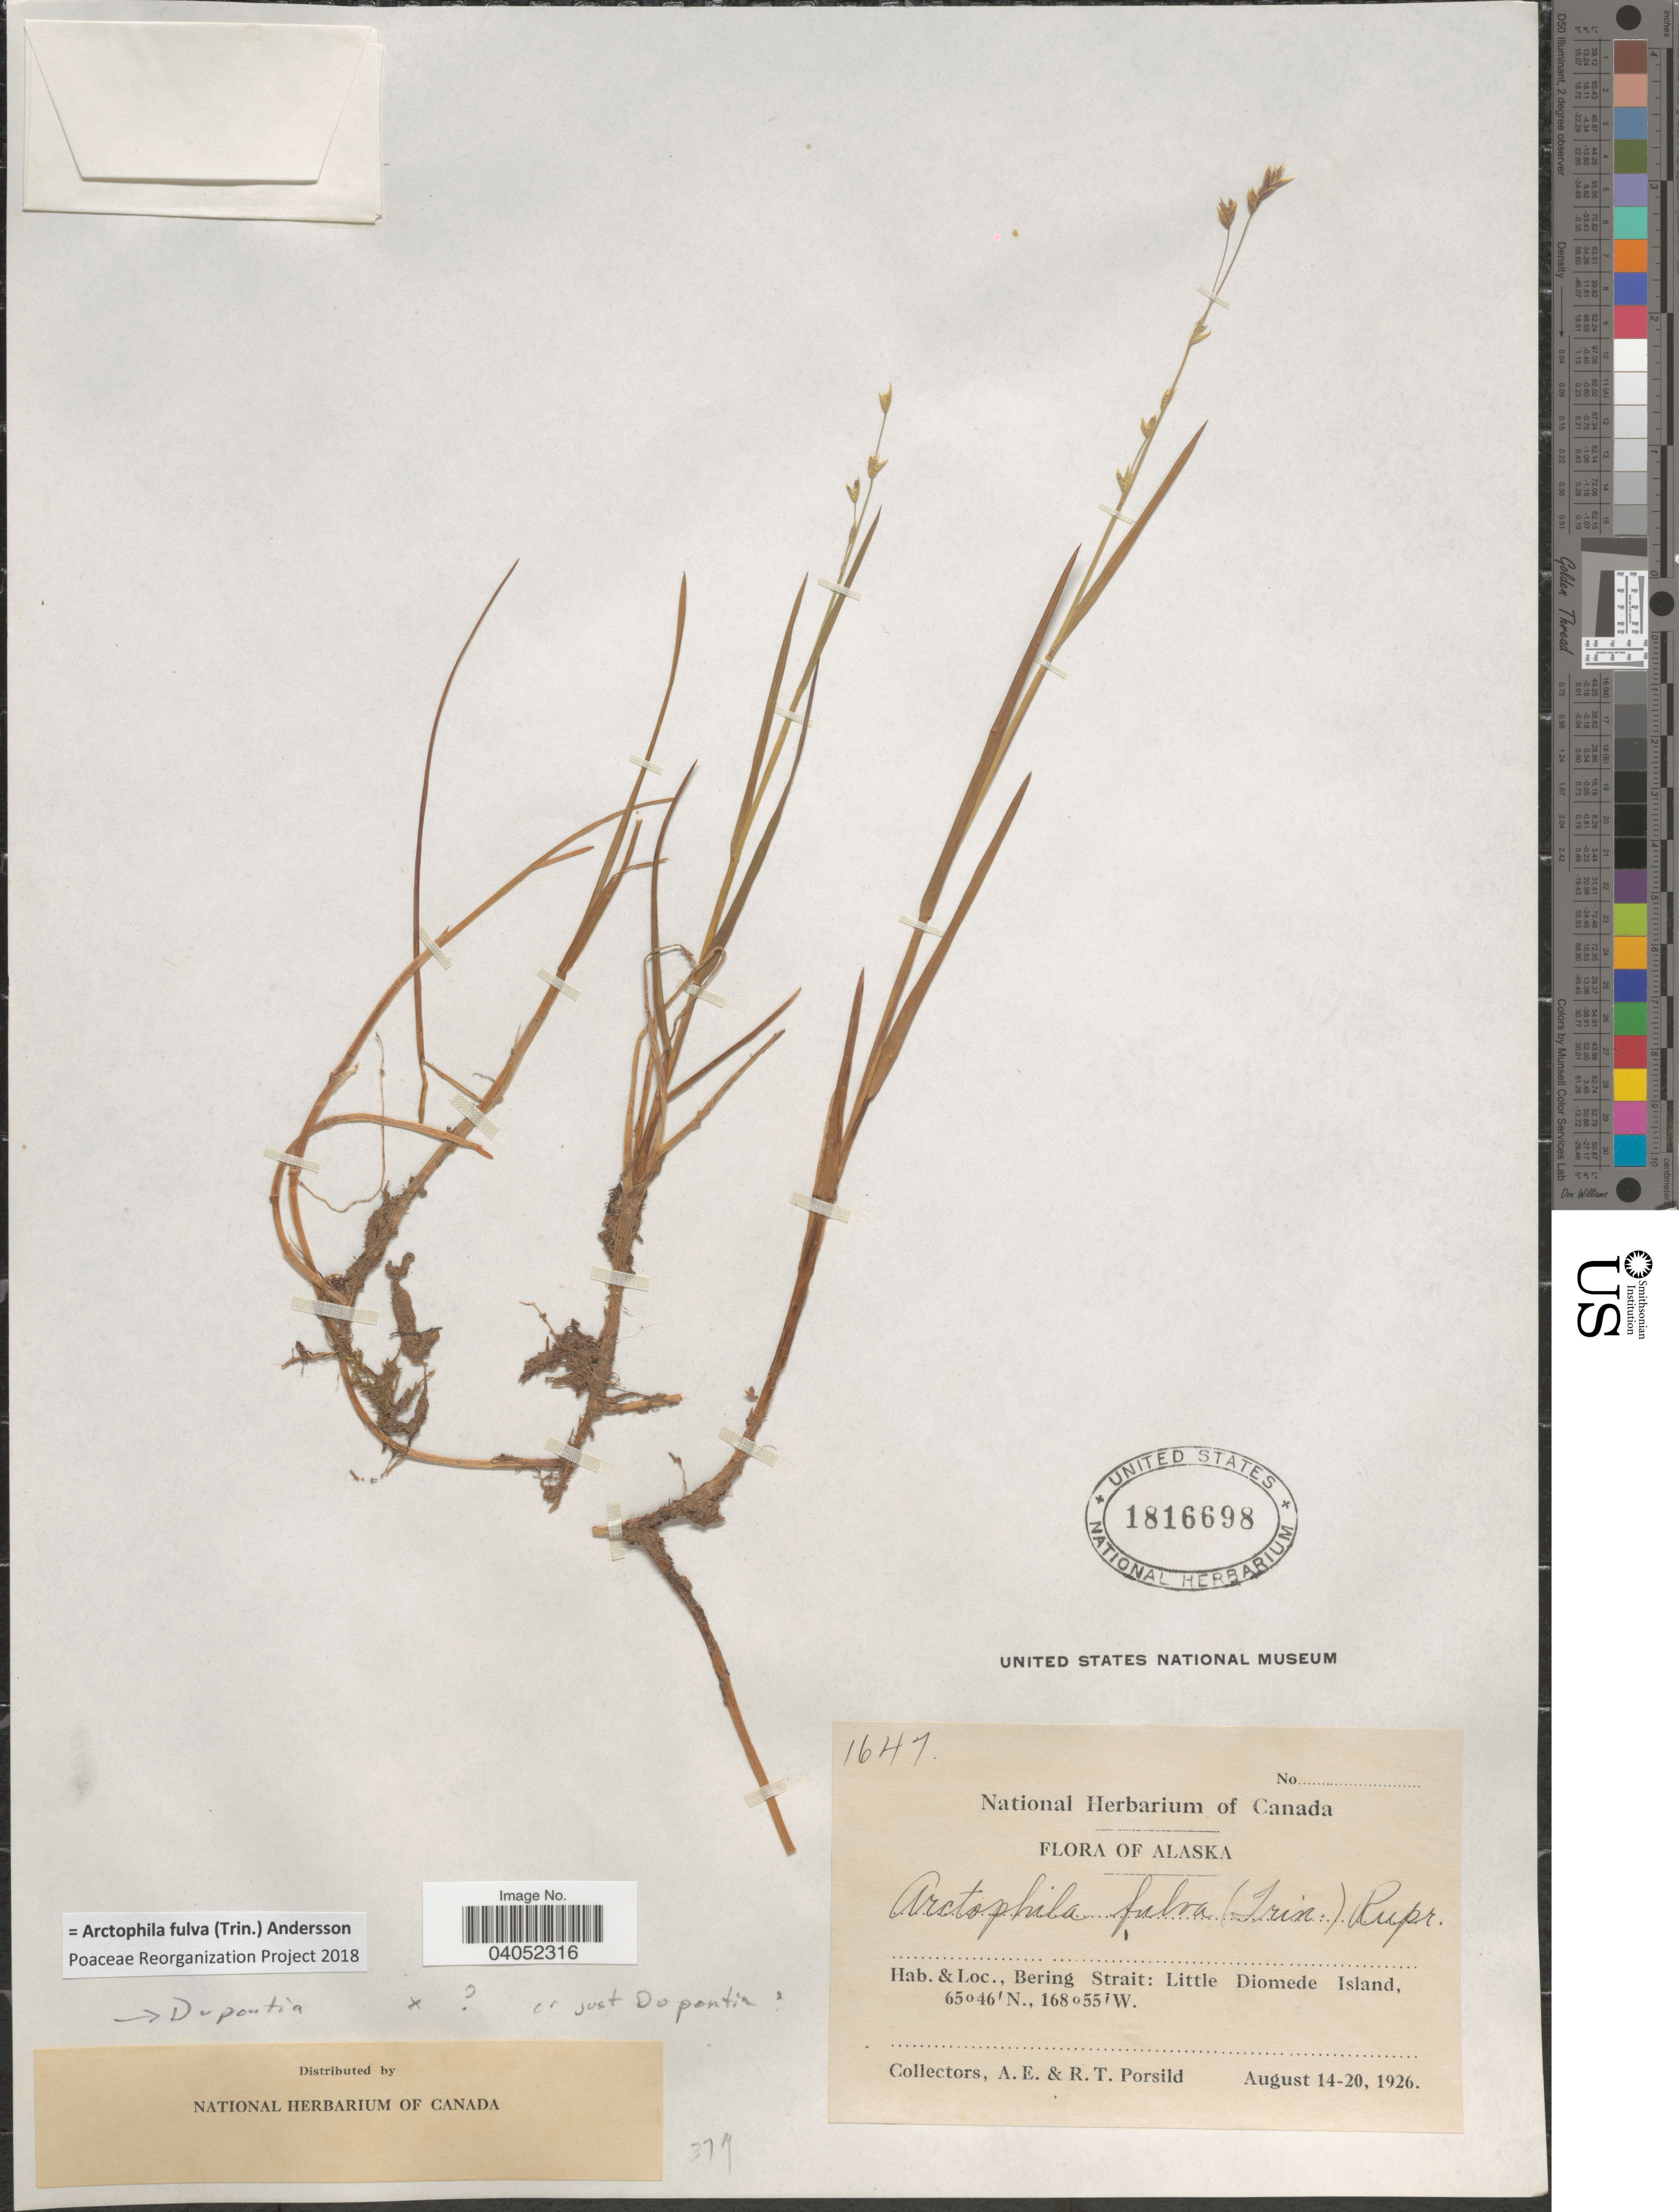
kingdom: Plantae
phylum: Tracheophyta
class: Liliopsida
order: Poales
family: Poaceae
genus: Arctophila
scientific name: Arctophila fulva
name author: (Trin.) Andersson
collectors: A. E. Porsild & R. T. Porsild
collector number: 1647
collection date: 1926-08-14/1926-08-20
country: United States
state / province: Alaska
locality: Bering Strait: Little Diomede Island.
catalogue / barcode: US 1816698